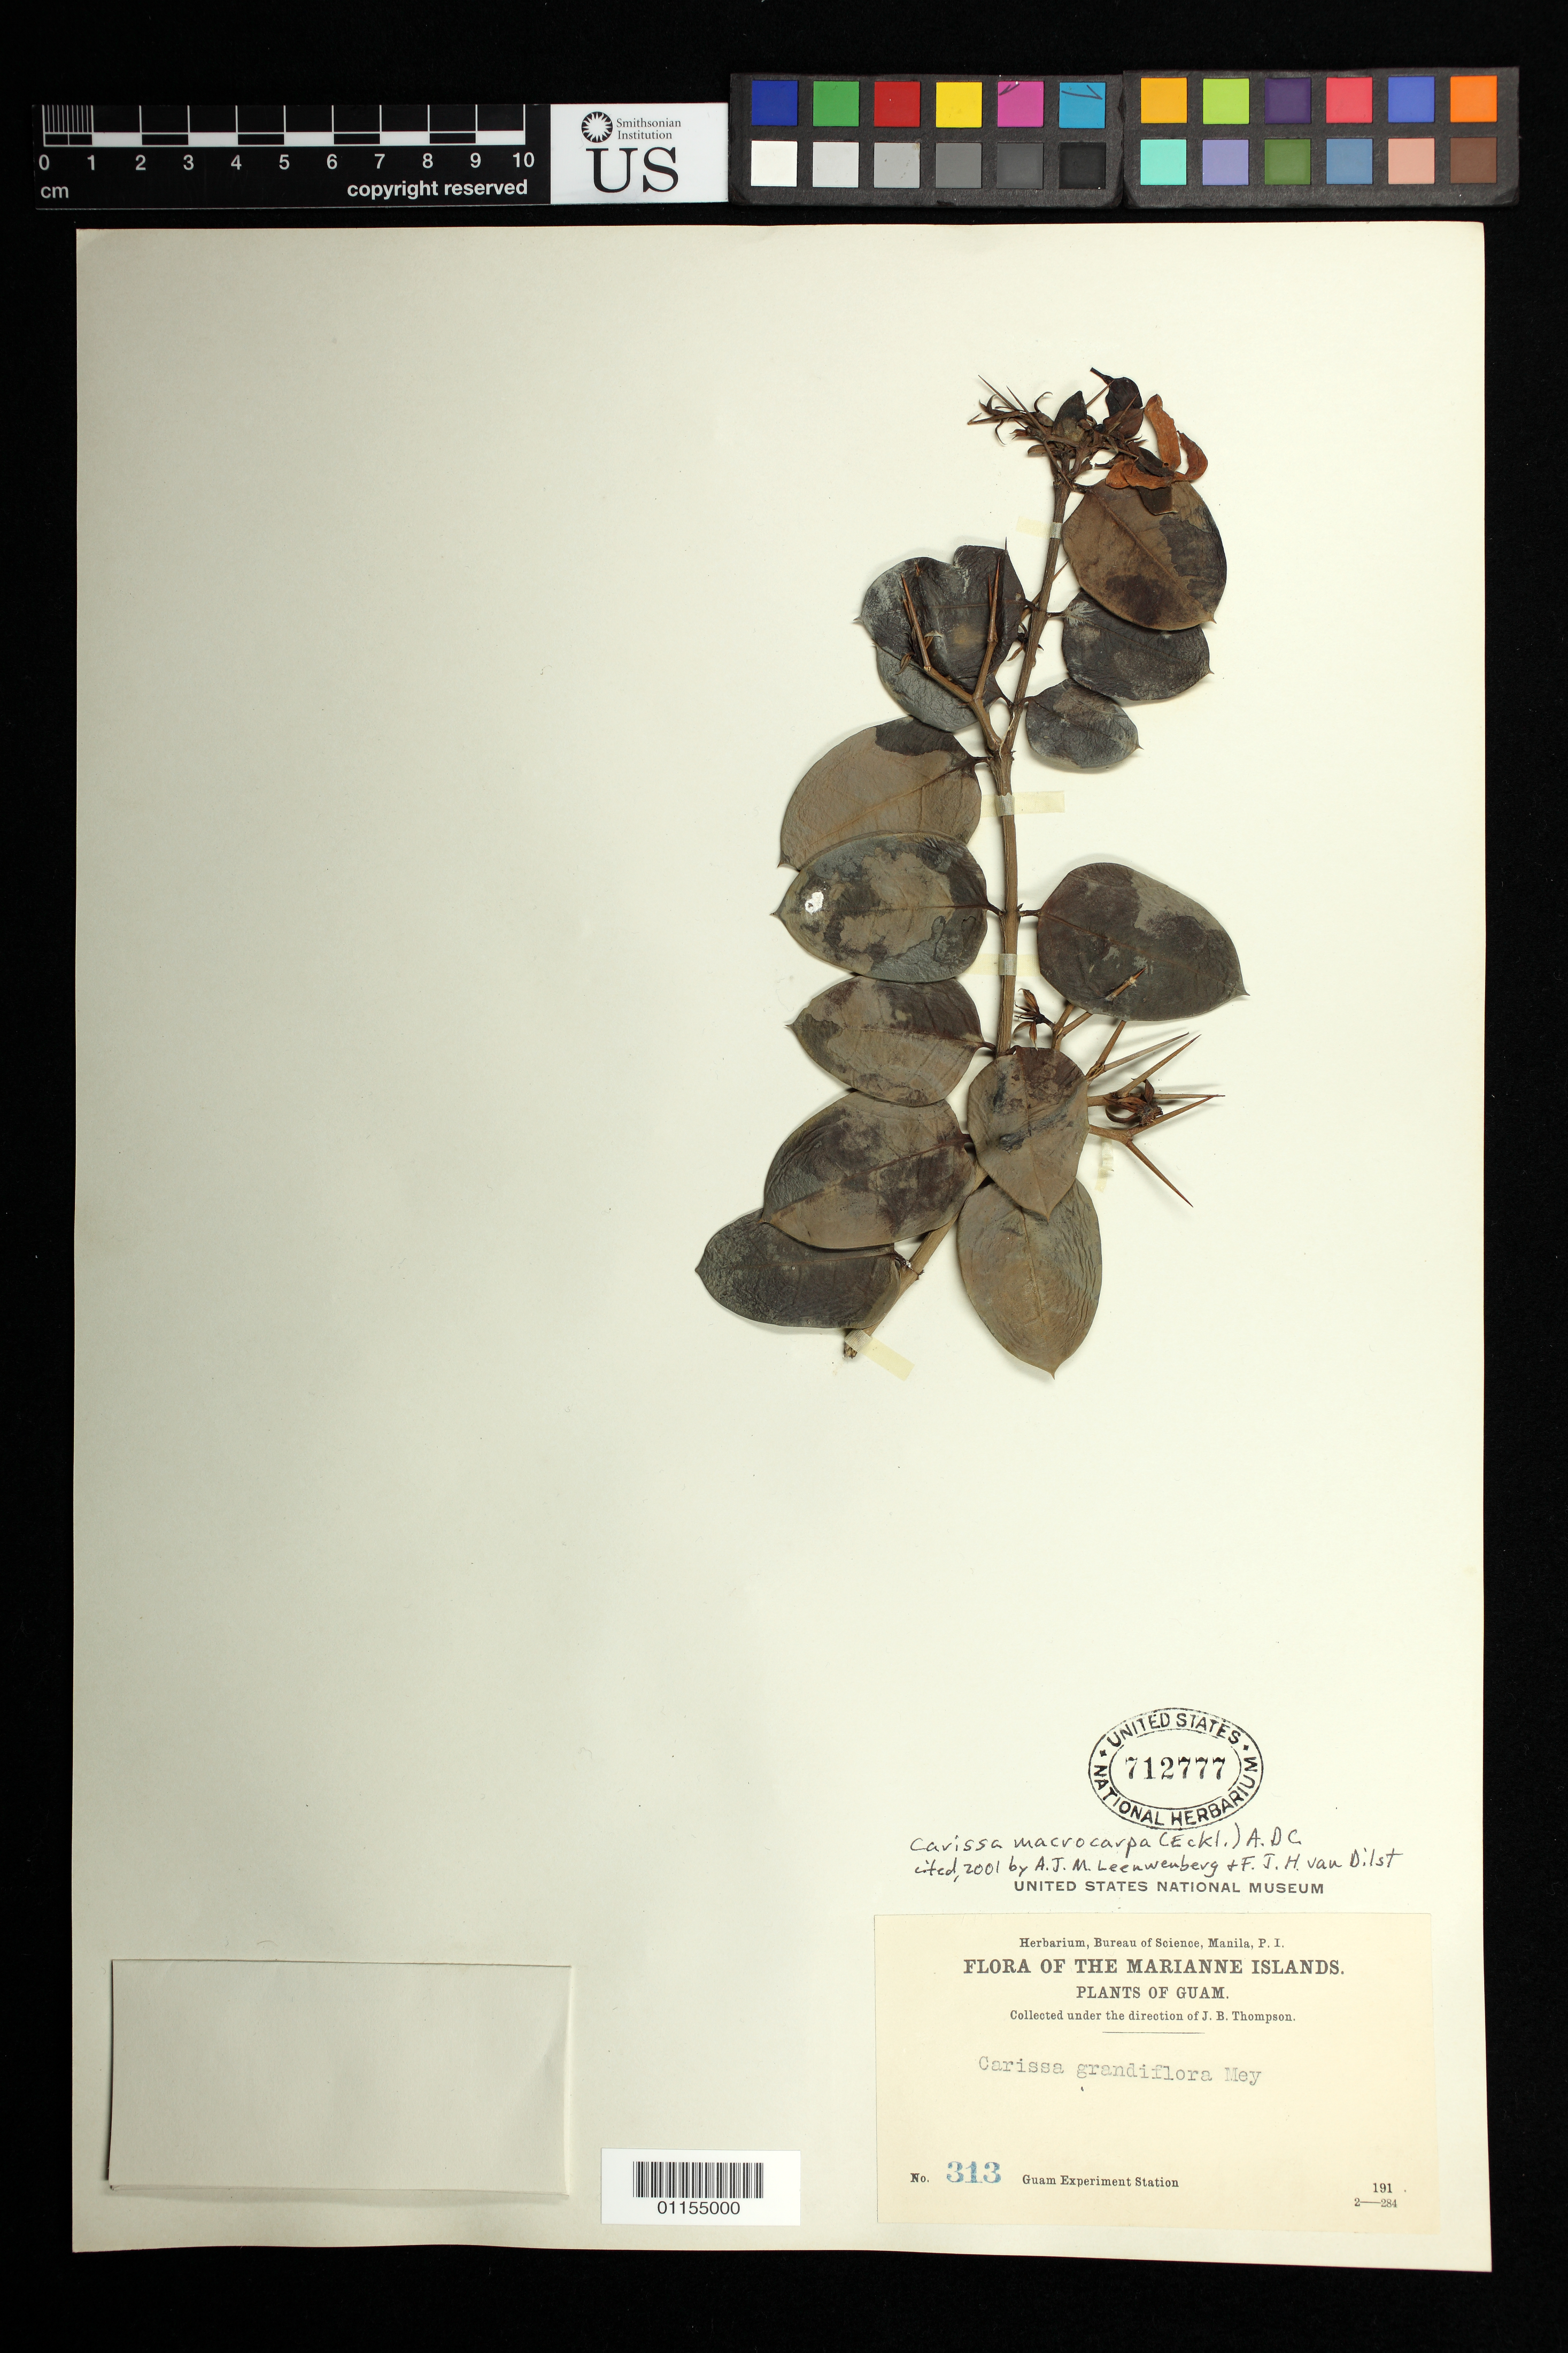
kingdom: Plantae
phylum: Tracheophyta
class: Magnoliopsida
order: Gentianales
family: Apocynaceae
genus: Carissa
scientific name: Carissa macrocarpa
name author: (Eckl.) A. DC.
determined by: Leeuwenberg, A. J. M.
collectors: J. B. Thompson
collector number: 313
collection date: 1910/1919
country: Guam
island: Guam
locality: Guam Experiment Station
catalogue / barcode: US 712777